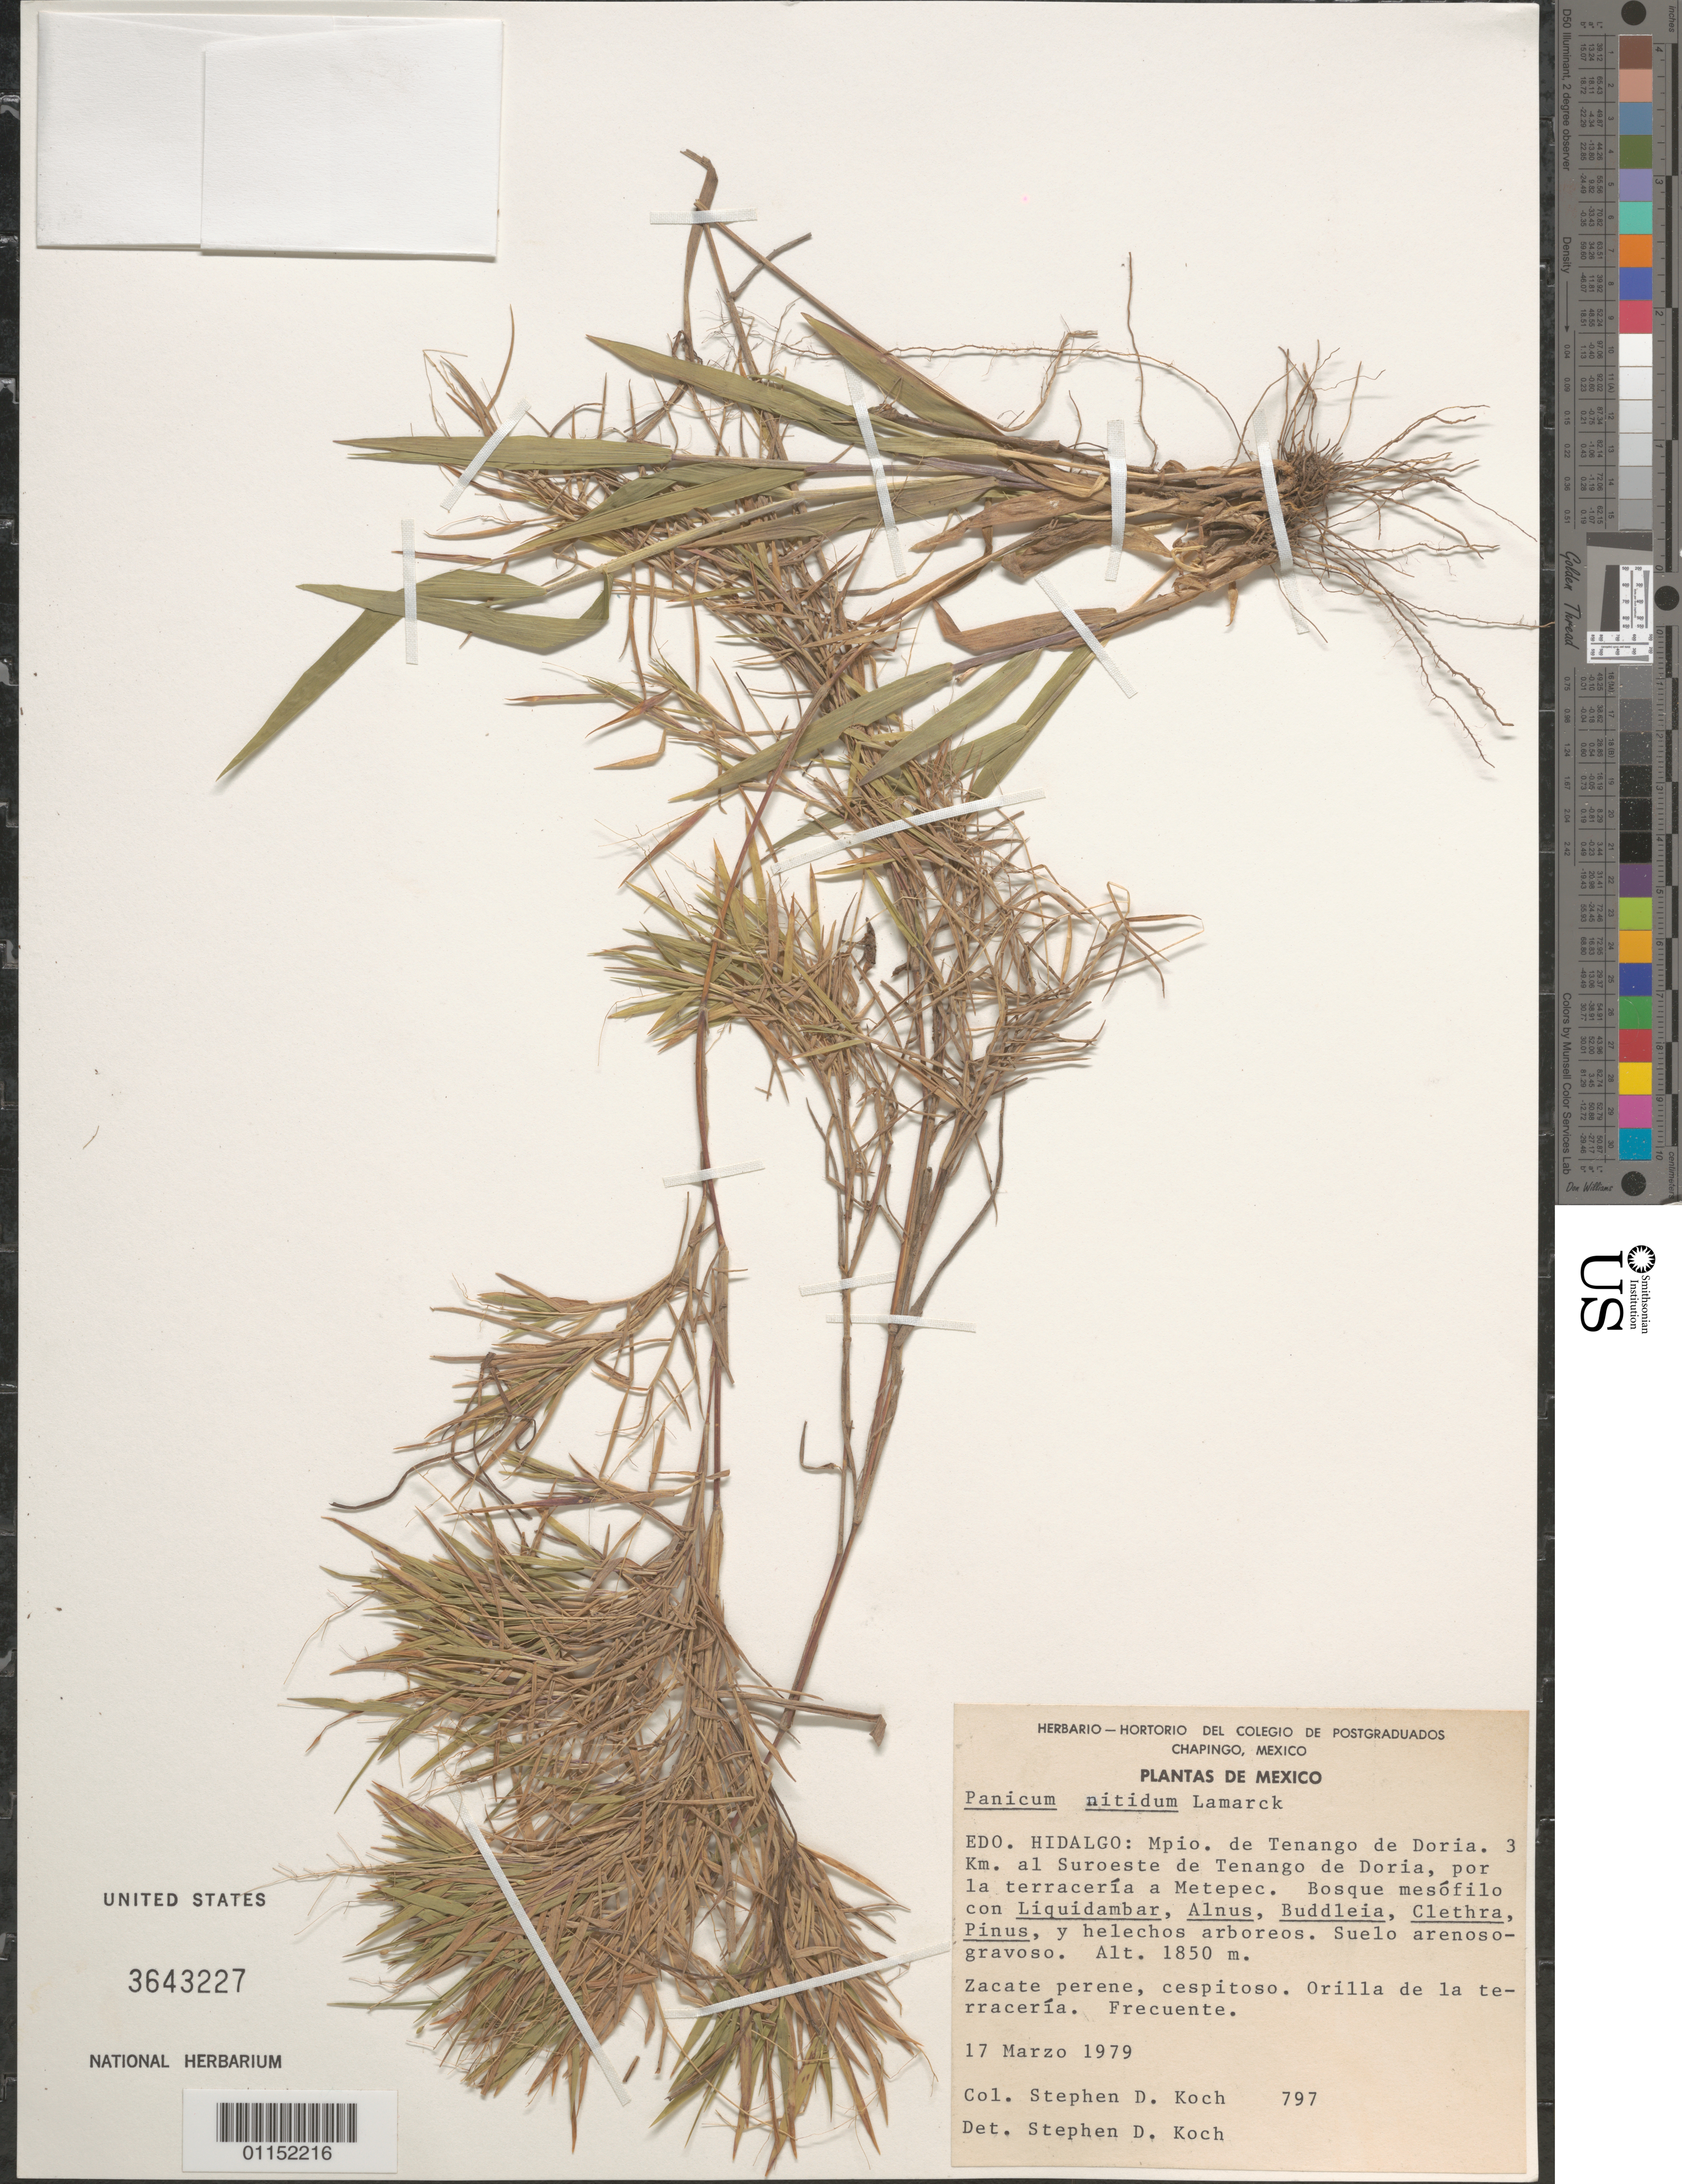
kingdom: Plantae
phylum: Tracheophyta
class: Liliopsida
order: Poales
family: Poaceae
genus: Panicum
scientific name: Panicum nitidum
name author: Lam.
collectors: S. D. Koch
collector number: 797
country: Mexico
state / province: Hidalgo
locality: Tenango de Doria, Suroeste de Tenango de Doria, por la terraceria a Metepec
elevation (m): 1850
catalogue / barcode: US 3643227